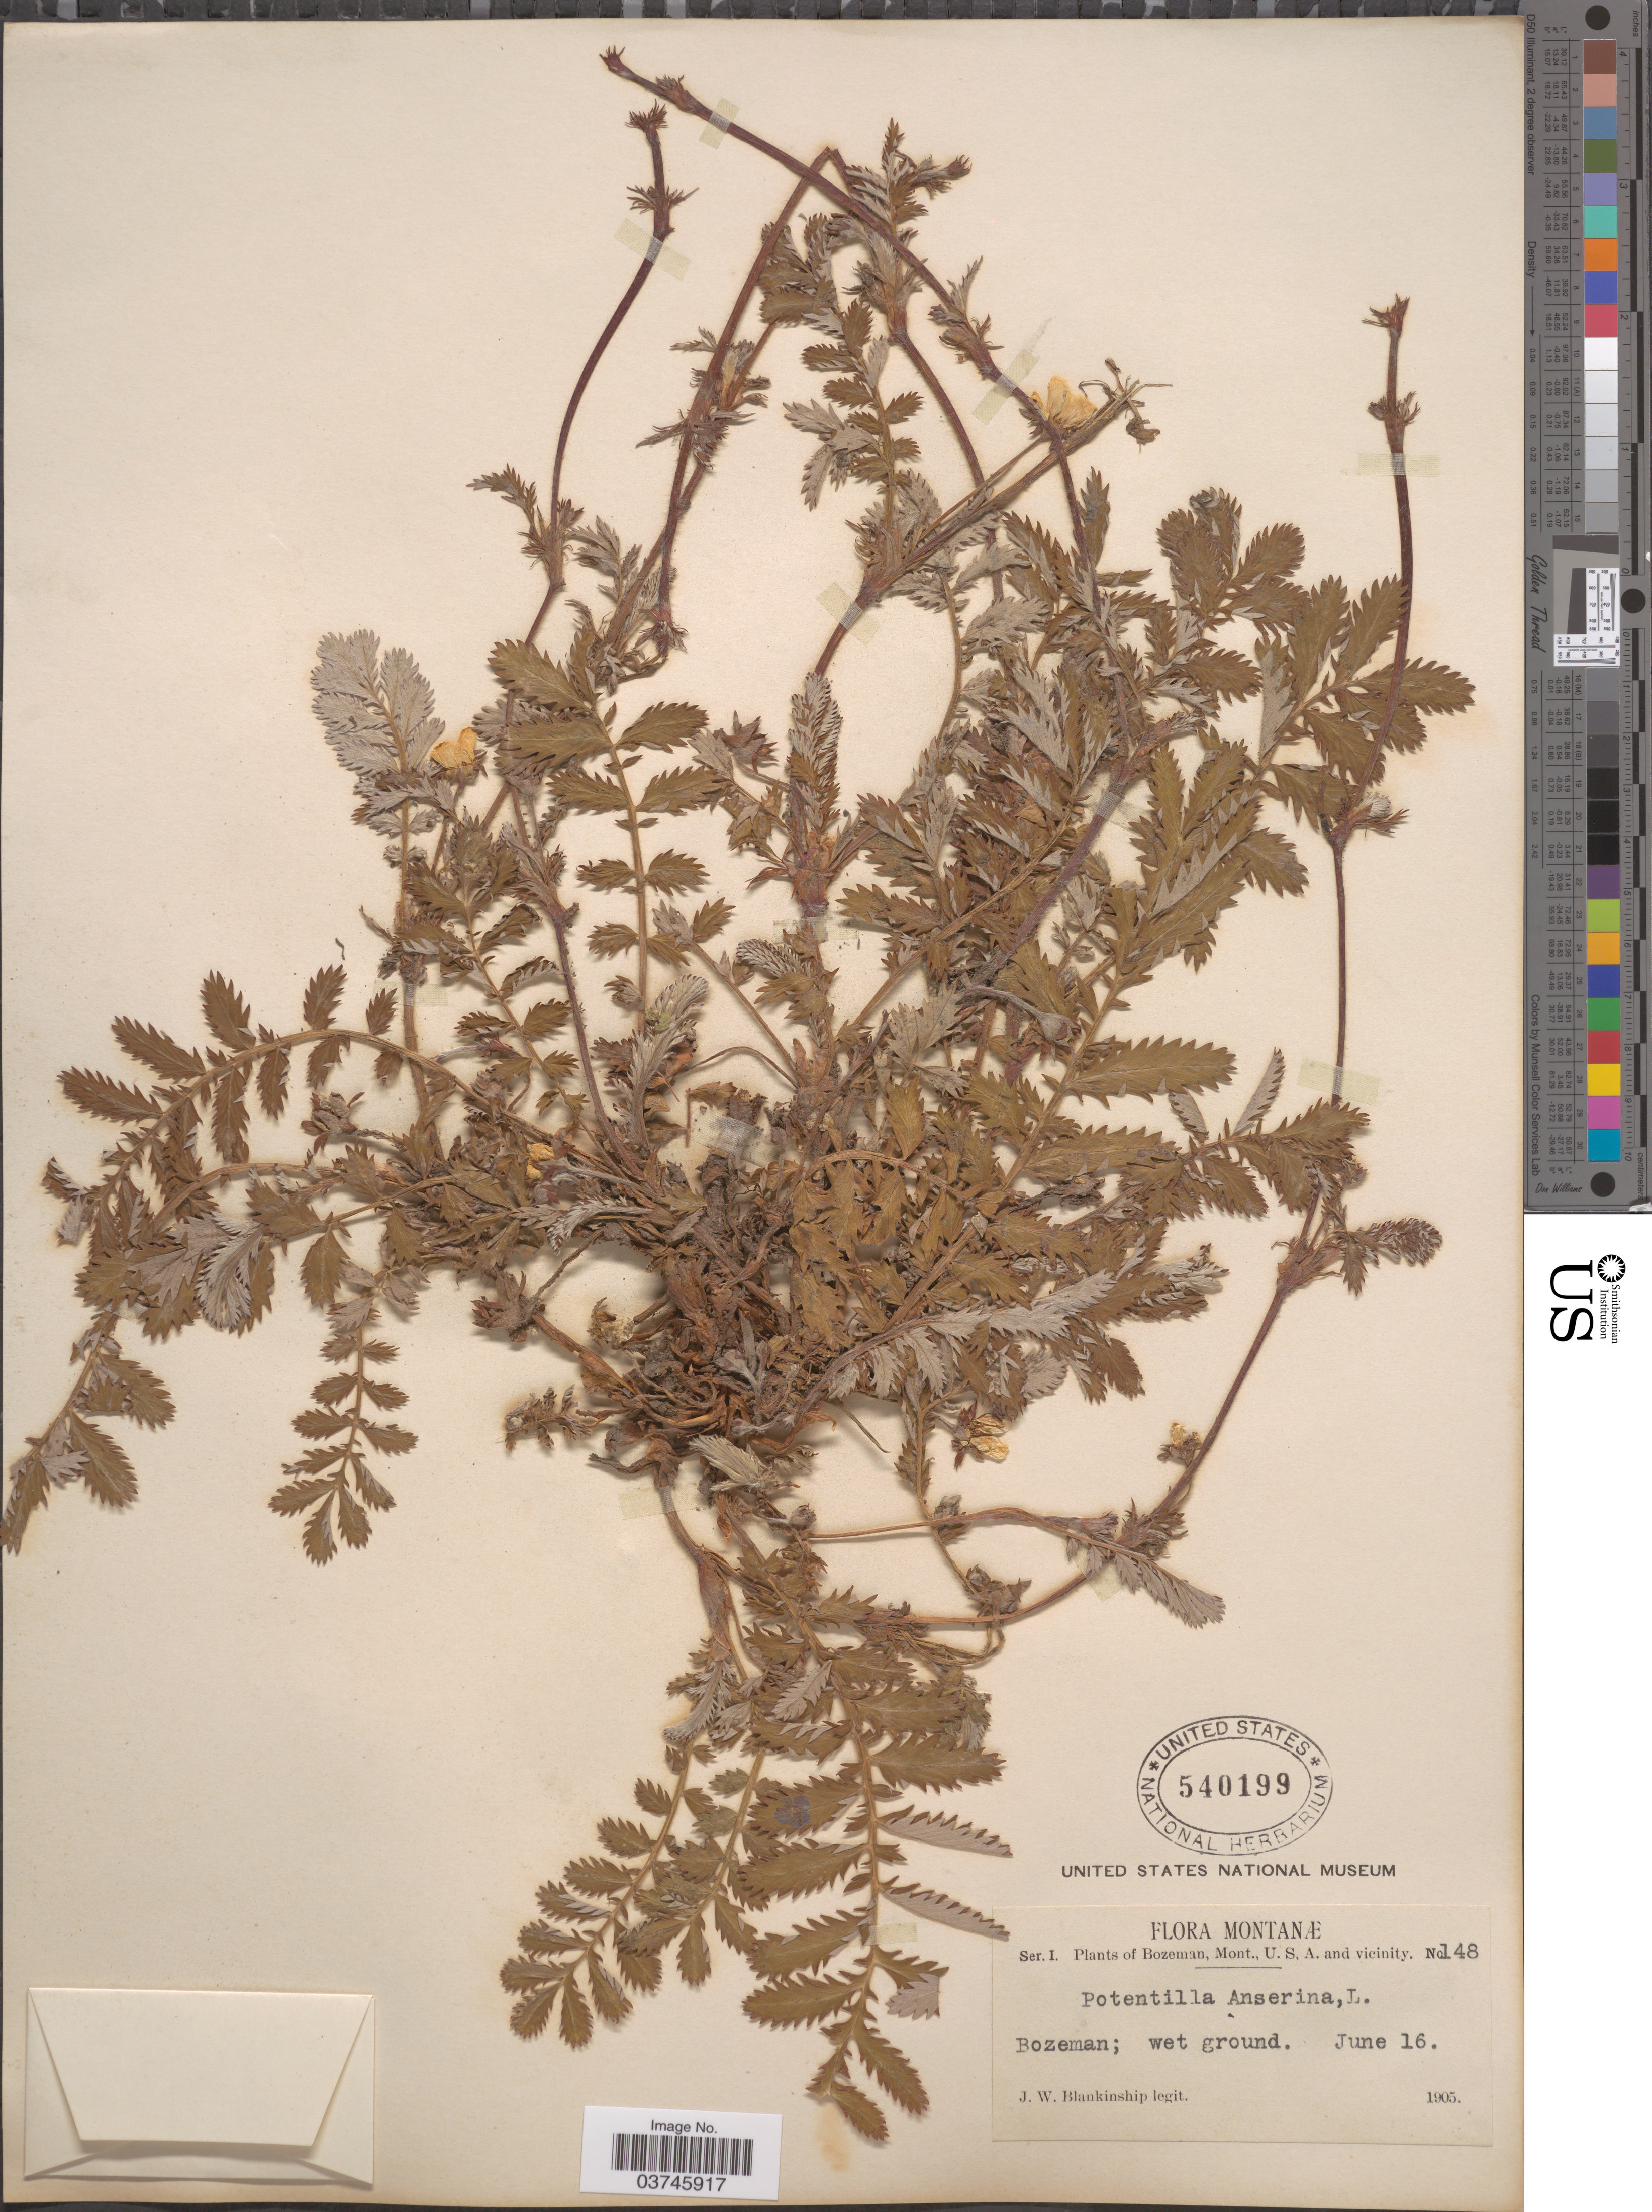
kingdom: Plantae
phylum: Tracheophyta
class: Magnoliopsida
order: Rosales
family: Rosaceae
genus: Argentina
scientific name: Argentina anserina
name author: (L.) Rydb.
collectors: J. W. Blankinship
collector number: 148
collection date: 1905-06-16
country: United States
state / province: Montana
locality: Bozeman, Mont., U. S. A. and vicinity.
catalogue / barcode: US 540199